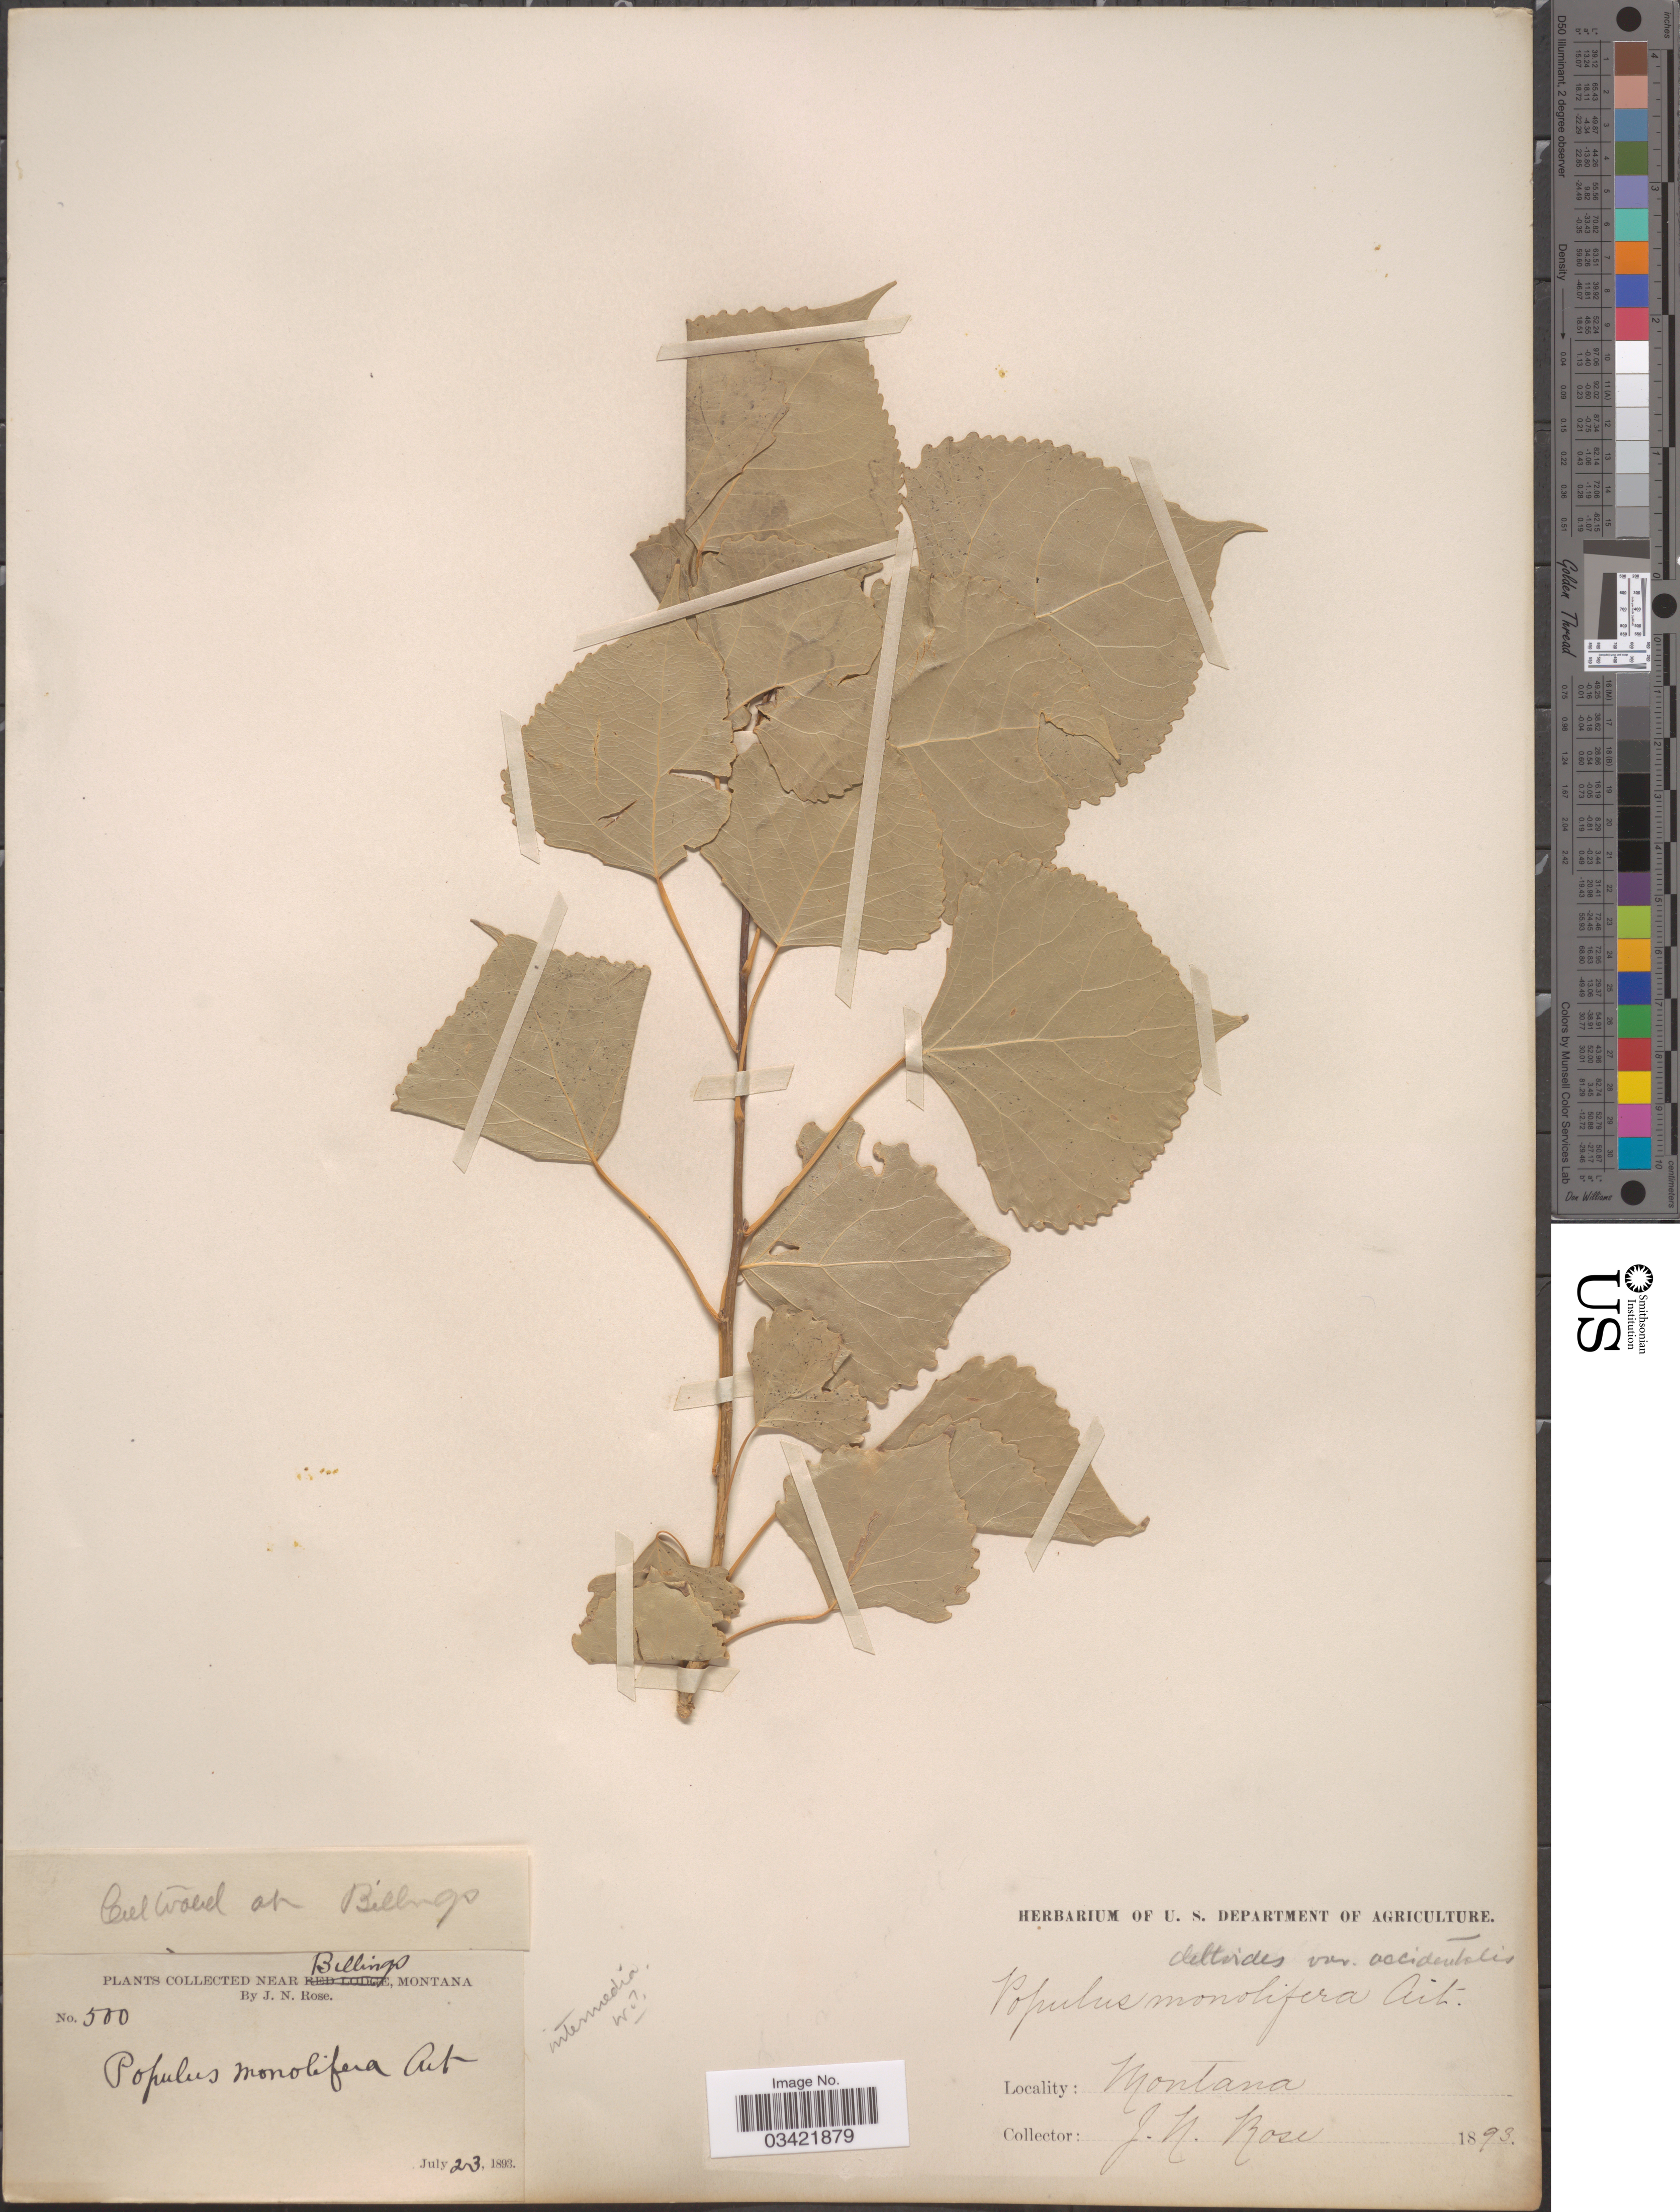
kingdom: Plantae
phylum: Tracheophyta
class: Magnoliopsida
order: Malpighiales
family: Salicaceae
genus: Populus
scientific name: Populus deltoides subsp. monilifera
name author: (Aiton) Eckenw.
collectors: J. N. Rose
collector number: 500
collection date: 1893-07-23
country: United States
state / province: Montana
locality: Near Billings.